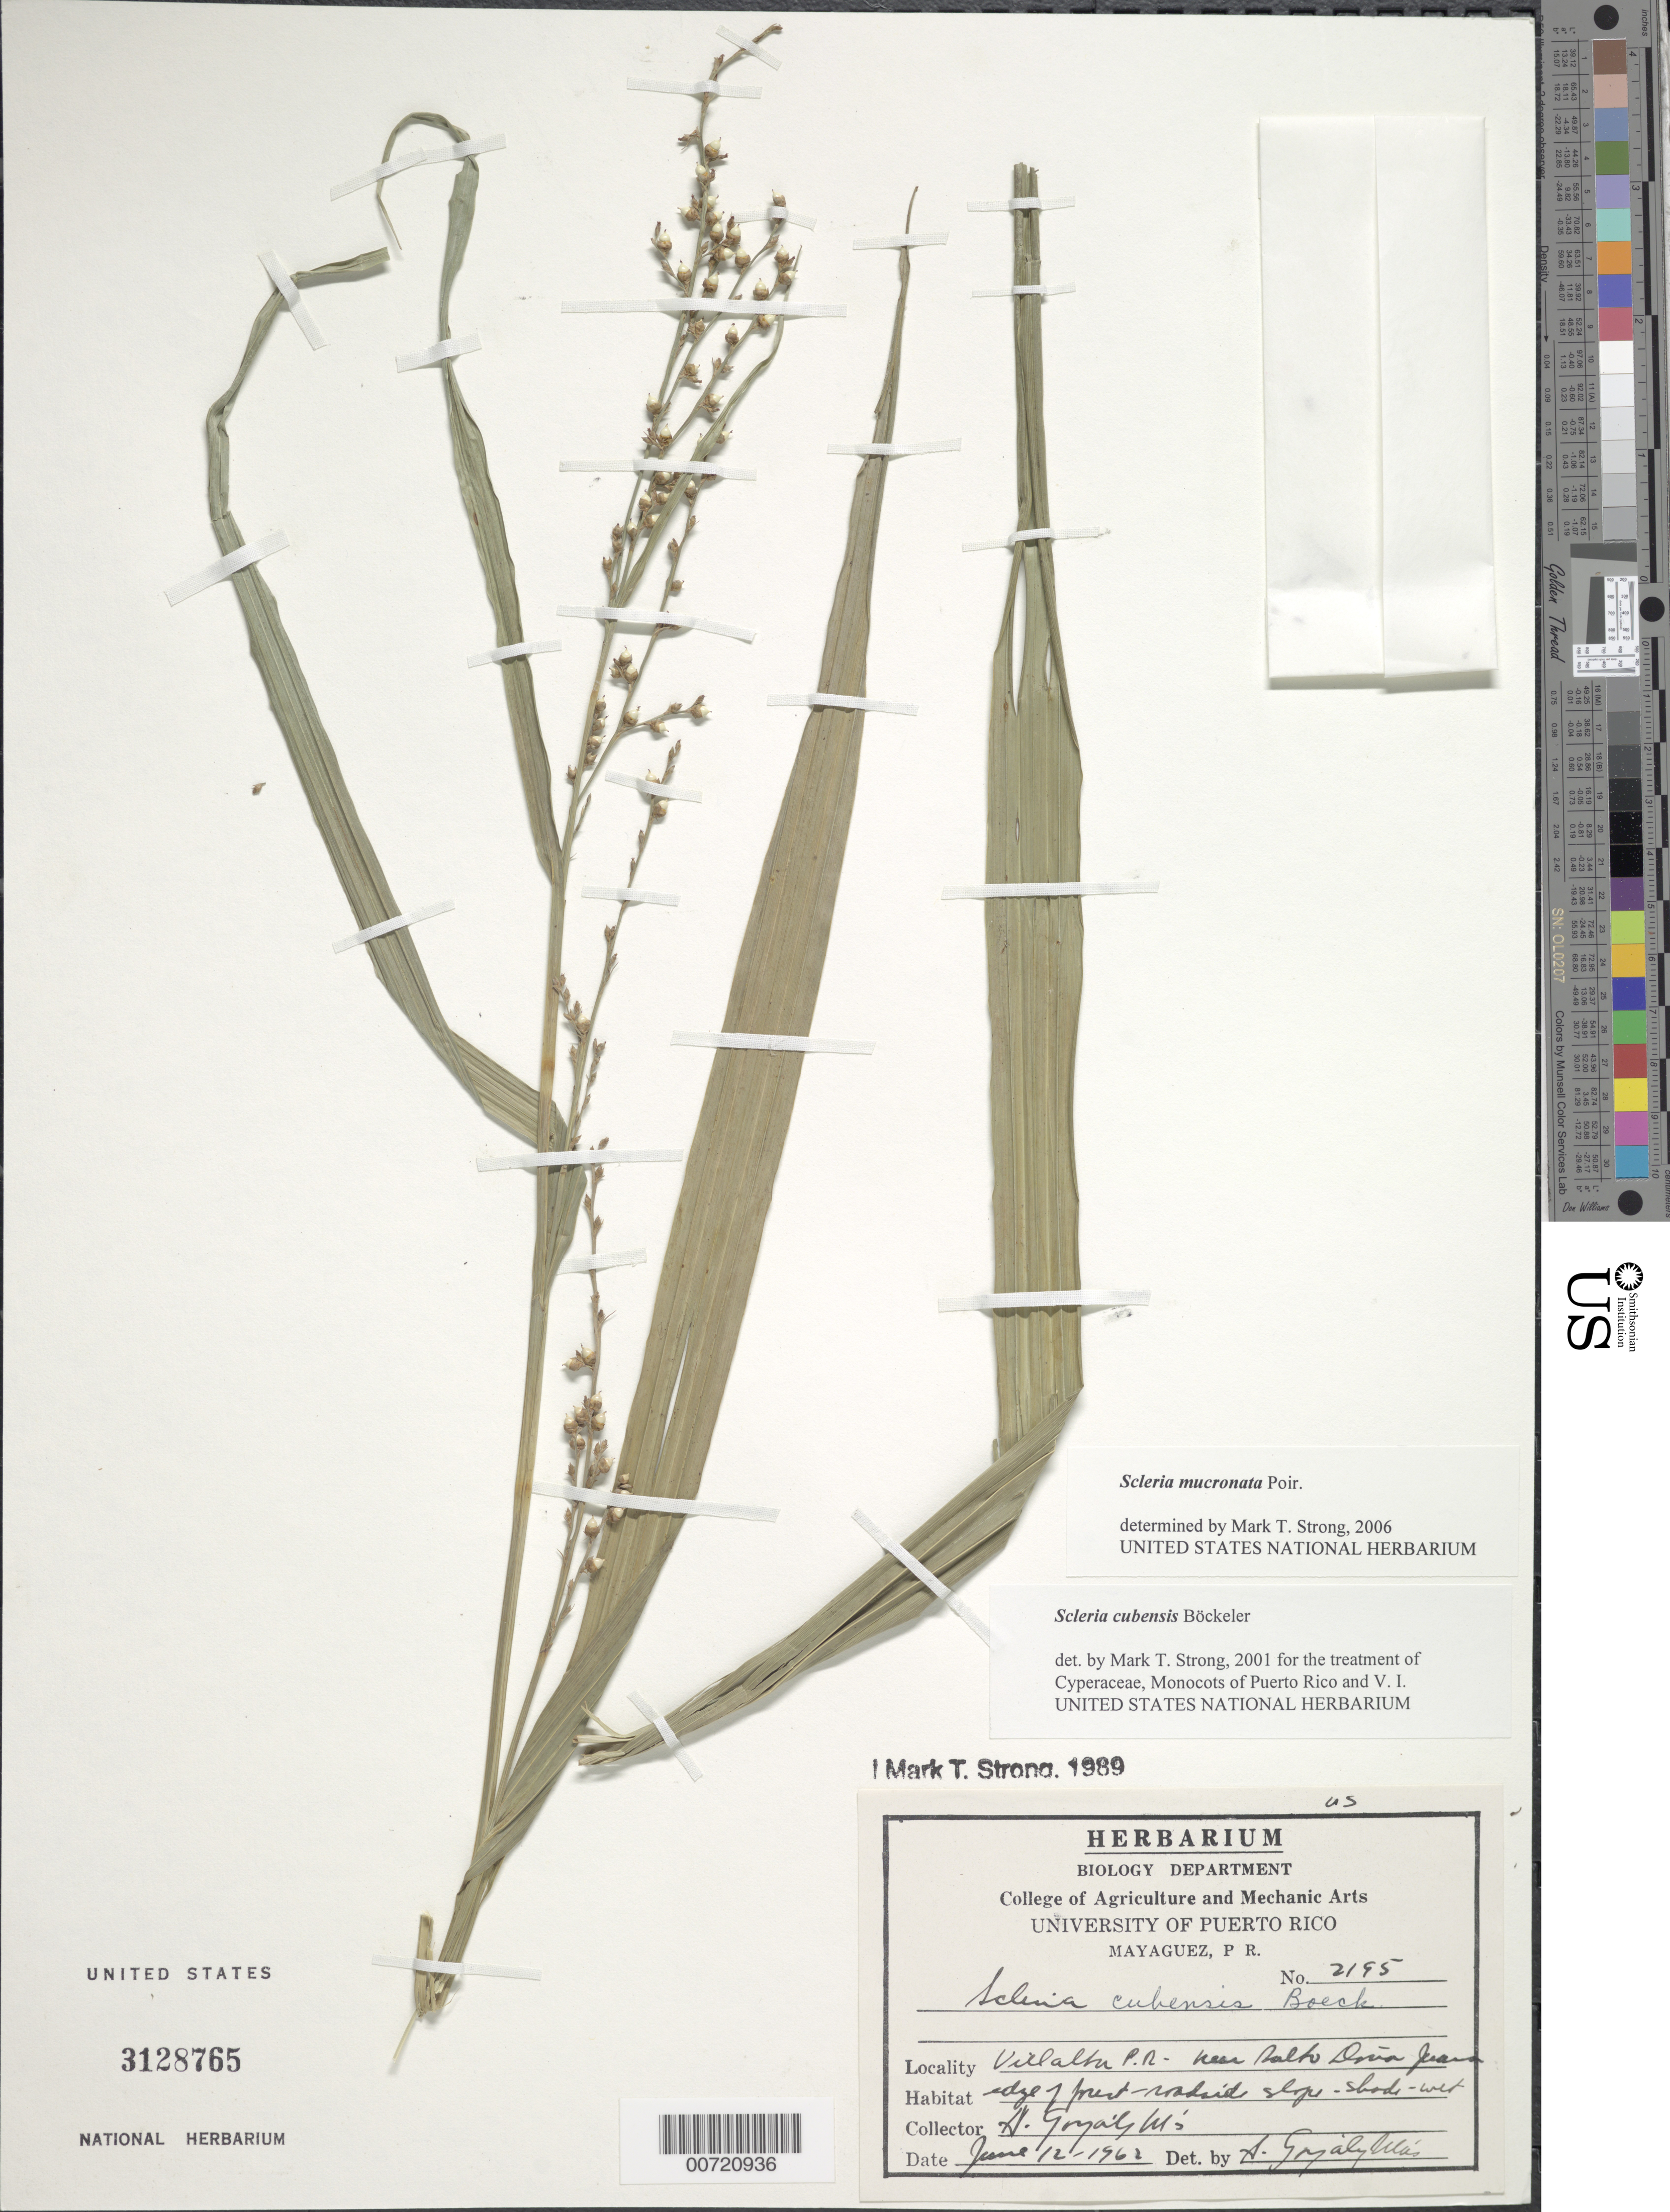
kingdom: Plantae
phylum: Tracheophyta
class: Liliopsida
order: Poales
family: Cyperaceae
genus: Scleria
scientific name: Scleria mucronata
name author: Poir.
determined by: Strong, M. T., (US), Smithsonian Institution - National Museum of Natural History (UNITED STATES)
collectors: A. González Más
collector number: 2195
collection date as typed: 12 Jun 1961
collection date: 1961-06-12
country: Puerto Rico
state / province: Villalba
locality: Villalba: near Salta Doña Juana.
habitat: Edge of forest along roadside.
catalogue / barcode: US 3128765